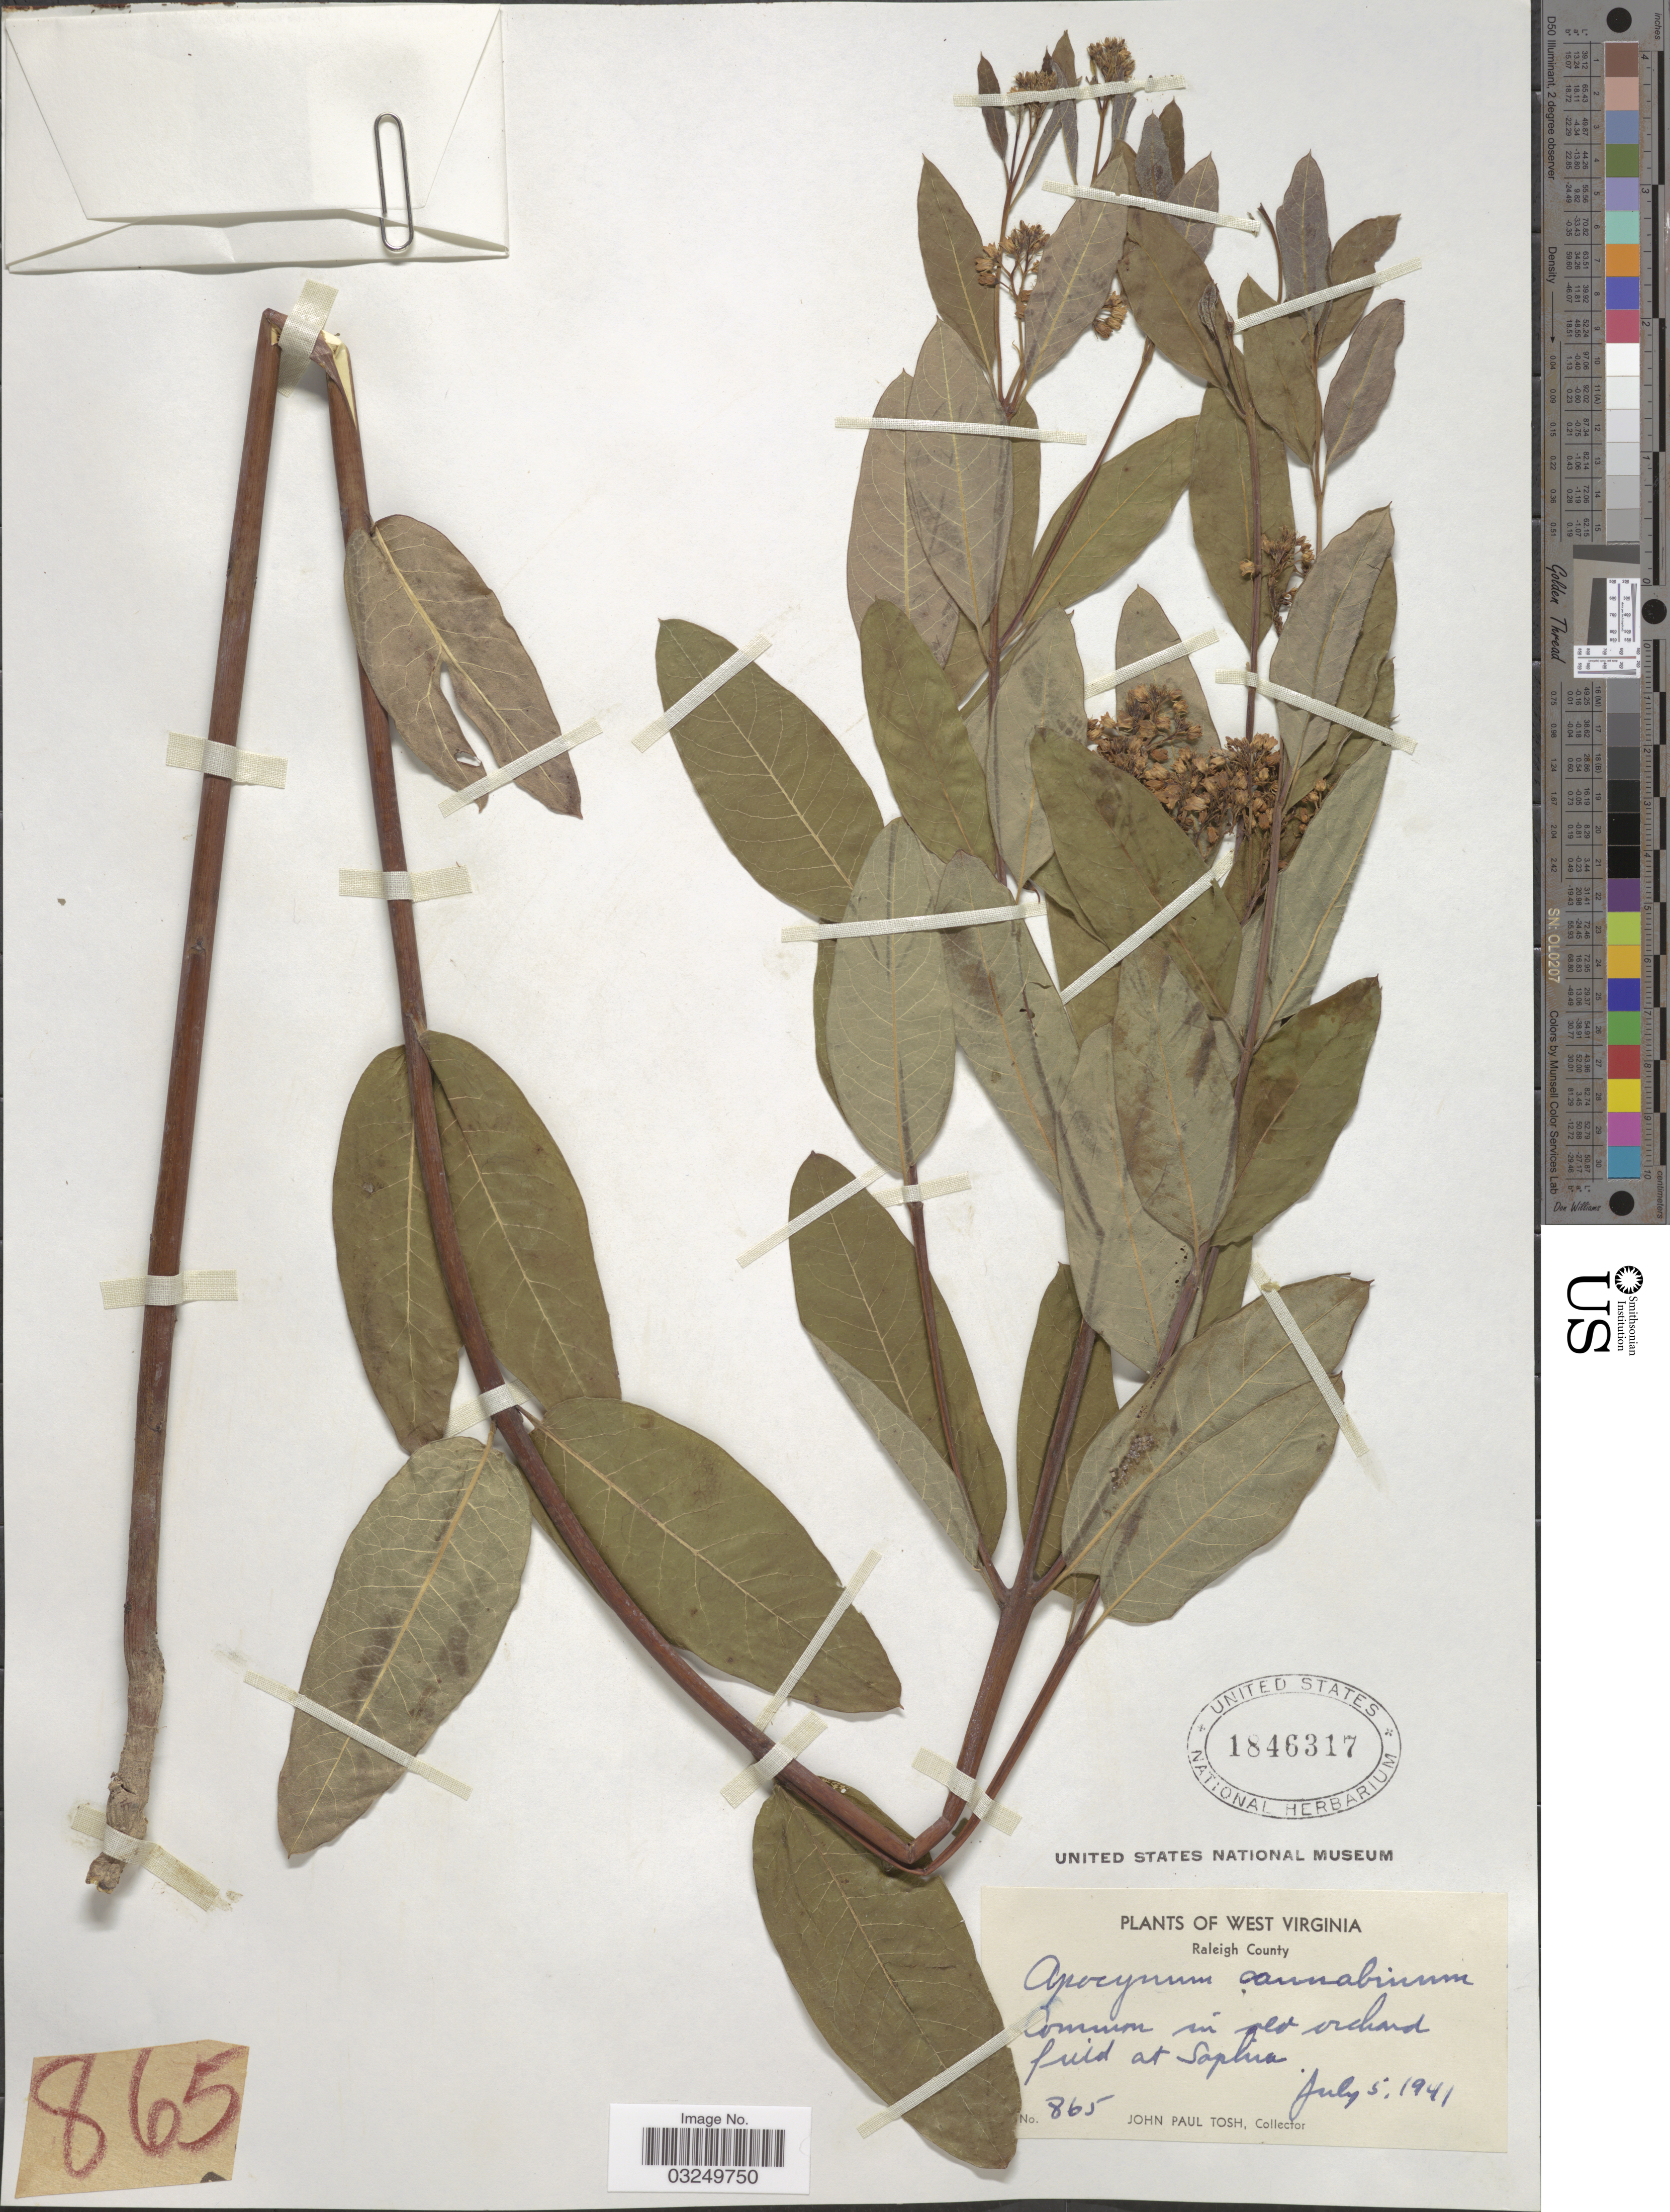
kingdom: Plantae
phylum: Tracheophyta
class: Magnoliopsida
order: Gentianales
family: Apocynaceae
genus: Apocynum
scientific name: Apocynum cannabinum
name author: L.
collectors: J. Tosh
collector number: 865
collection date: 1941-07-05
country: United States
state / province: West Virginia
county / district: Raleigh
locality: Raleigh County. In old orchard field at Sophia.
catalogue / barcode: US 1846317